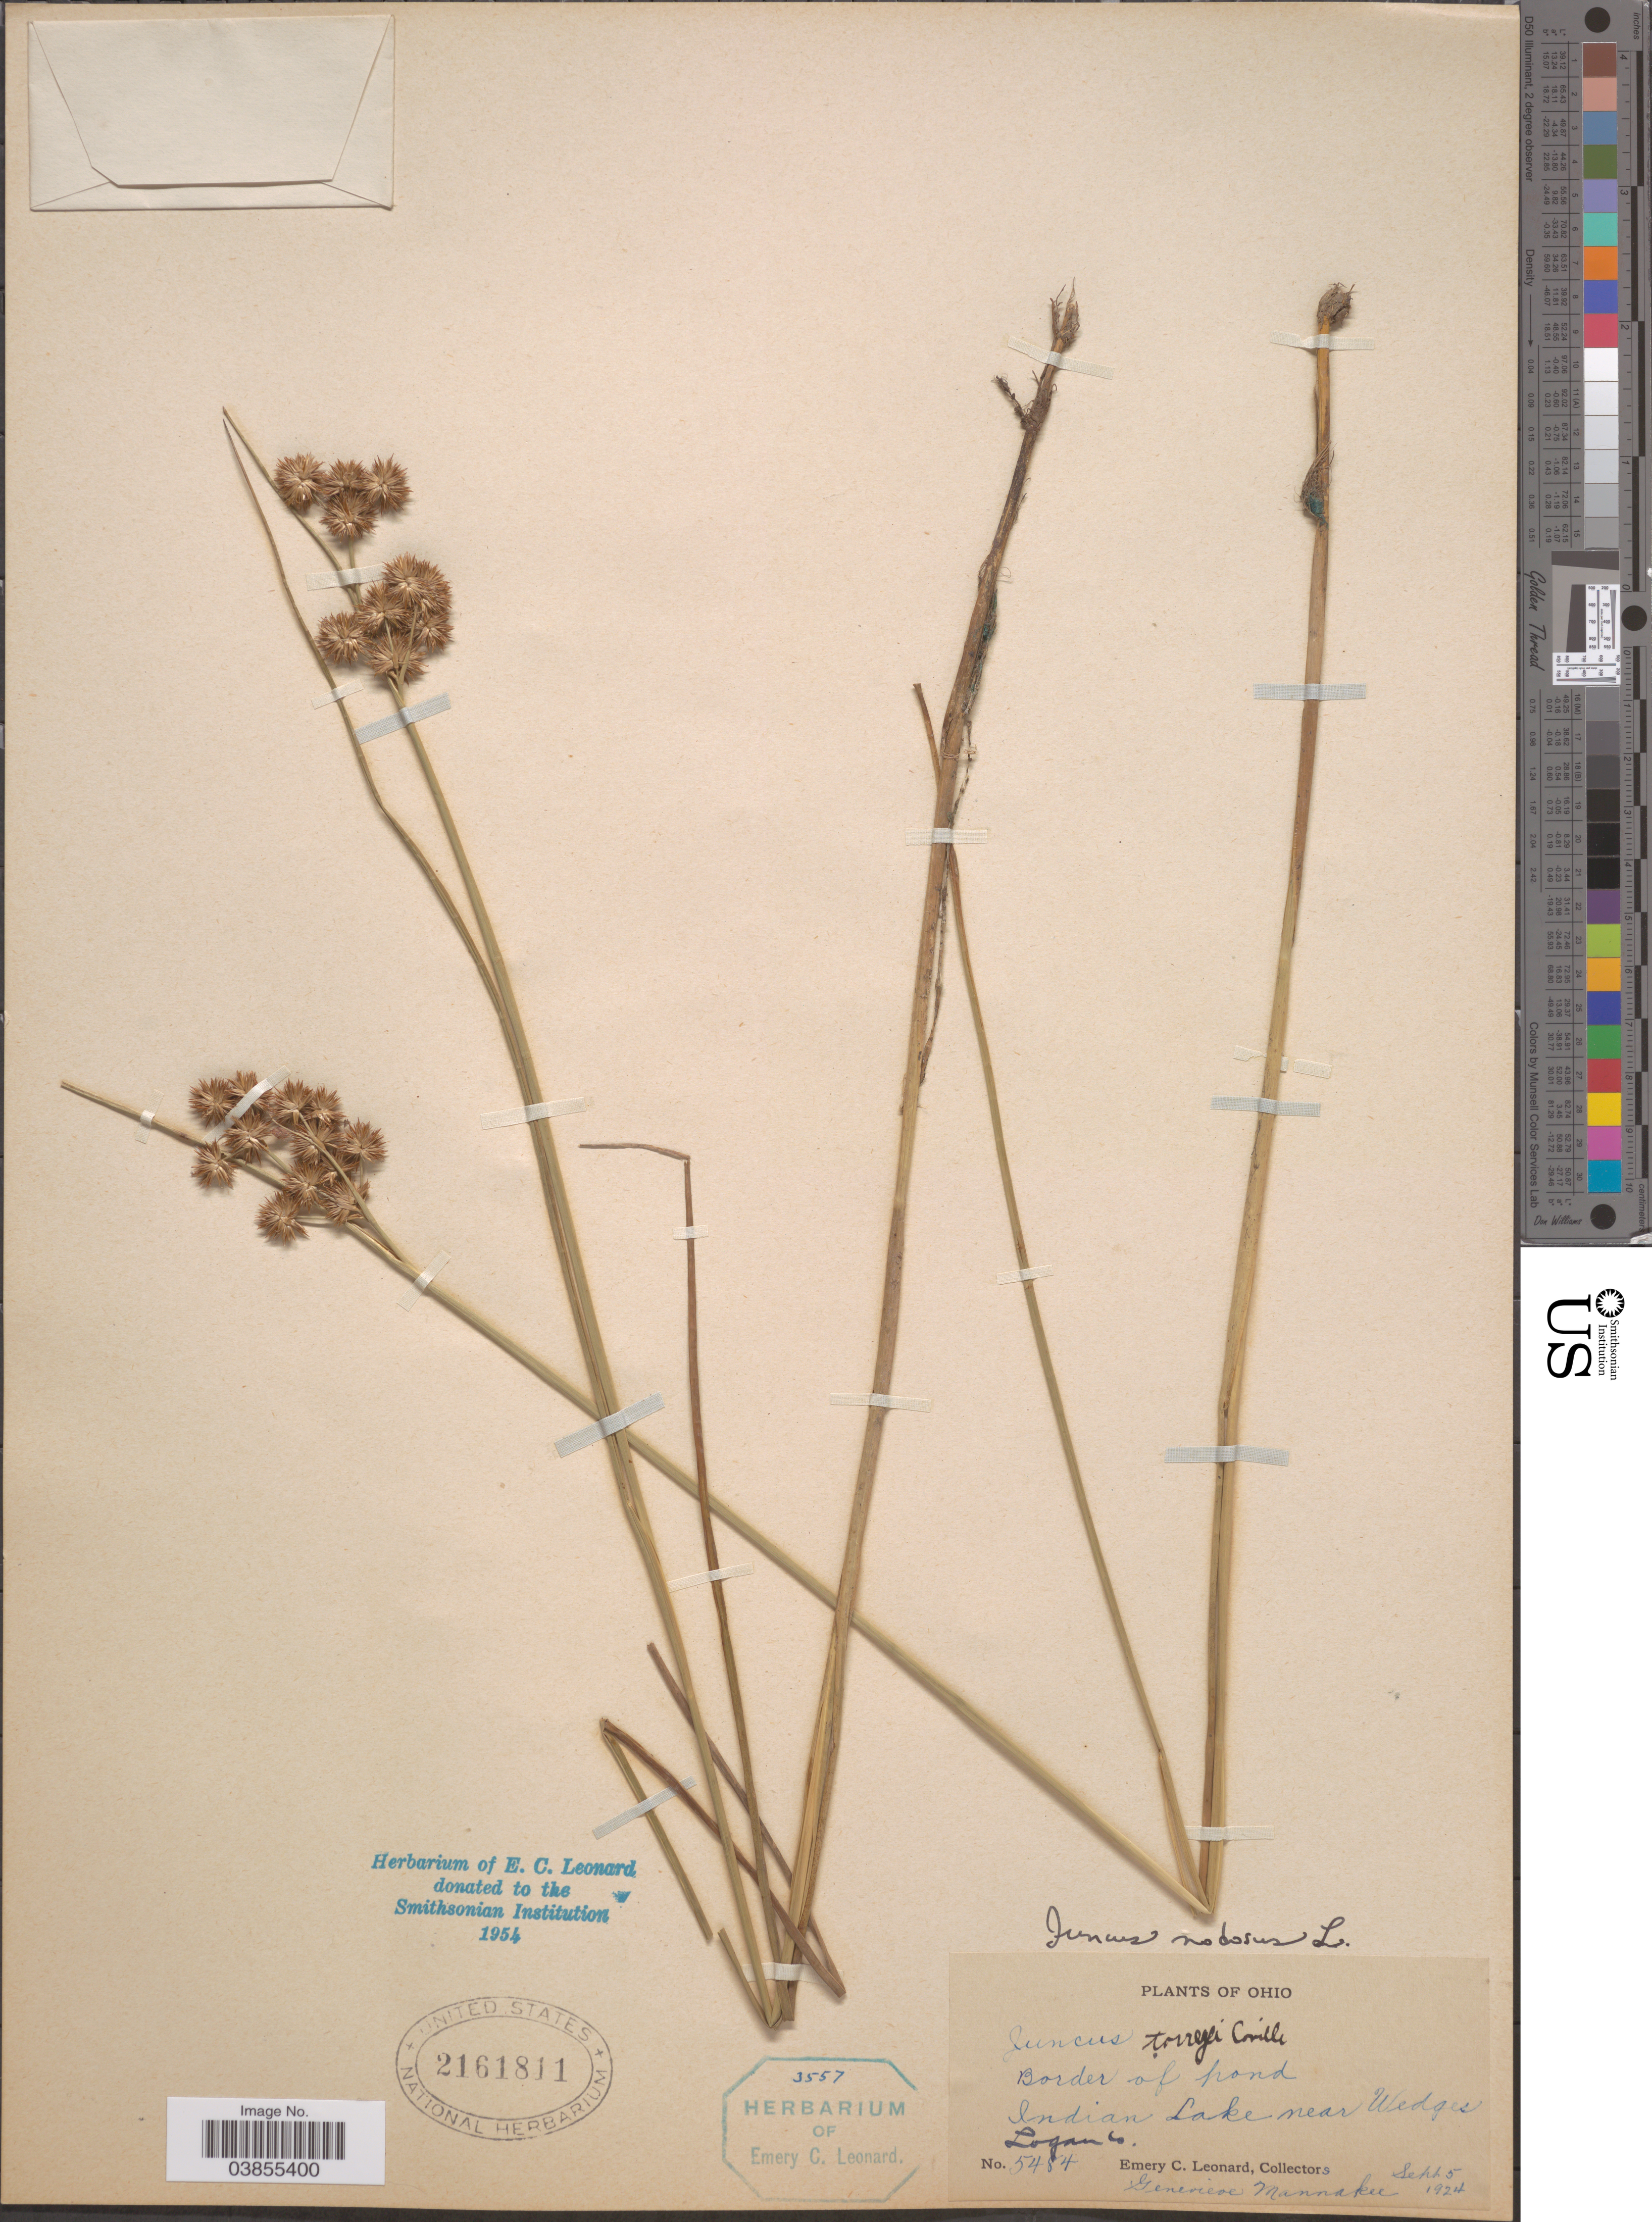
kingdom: Plantae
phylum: Tracheophyta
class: Liliopsida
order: Poales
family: Juncaceae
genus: Juncus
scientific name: Juncus nodosus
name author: L.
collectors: E. C. Leonard & G. Mannakee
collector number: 5484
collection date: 1924-09-05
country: United States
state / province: Ohio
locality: Border of pond. Indian Lake near Wedges Logan Co.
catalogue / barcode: US 2161811